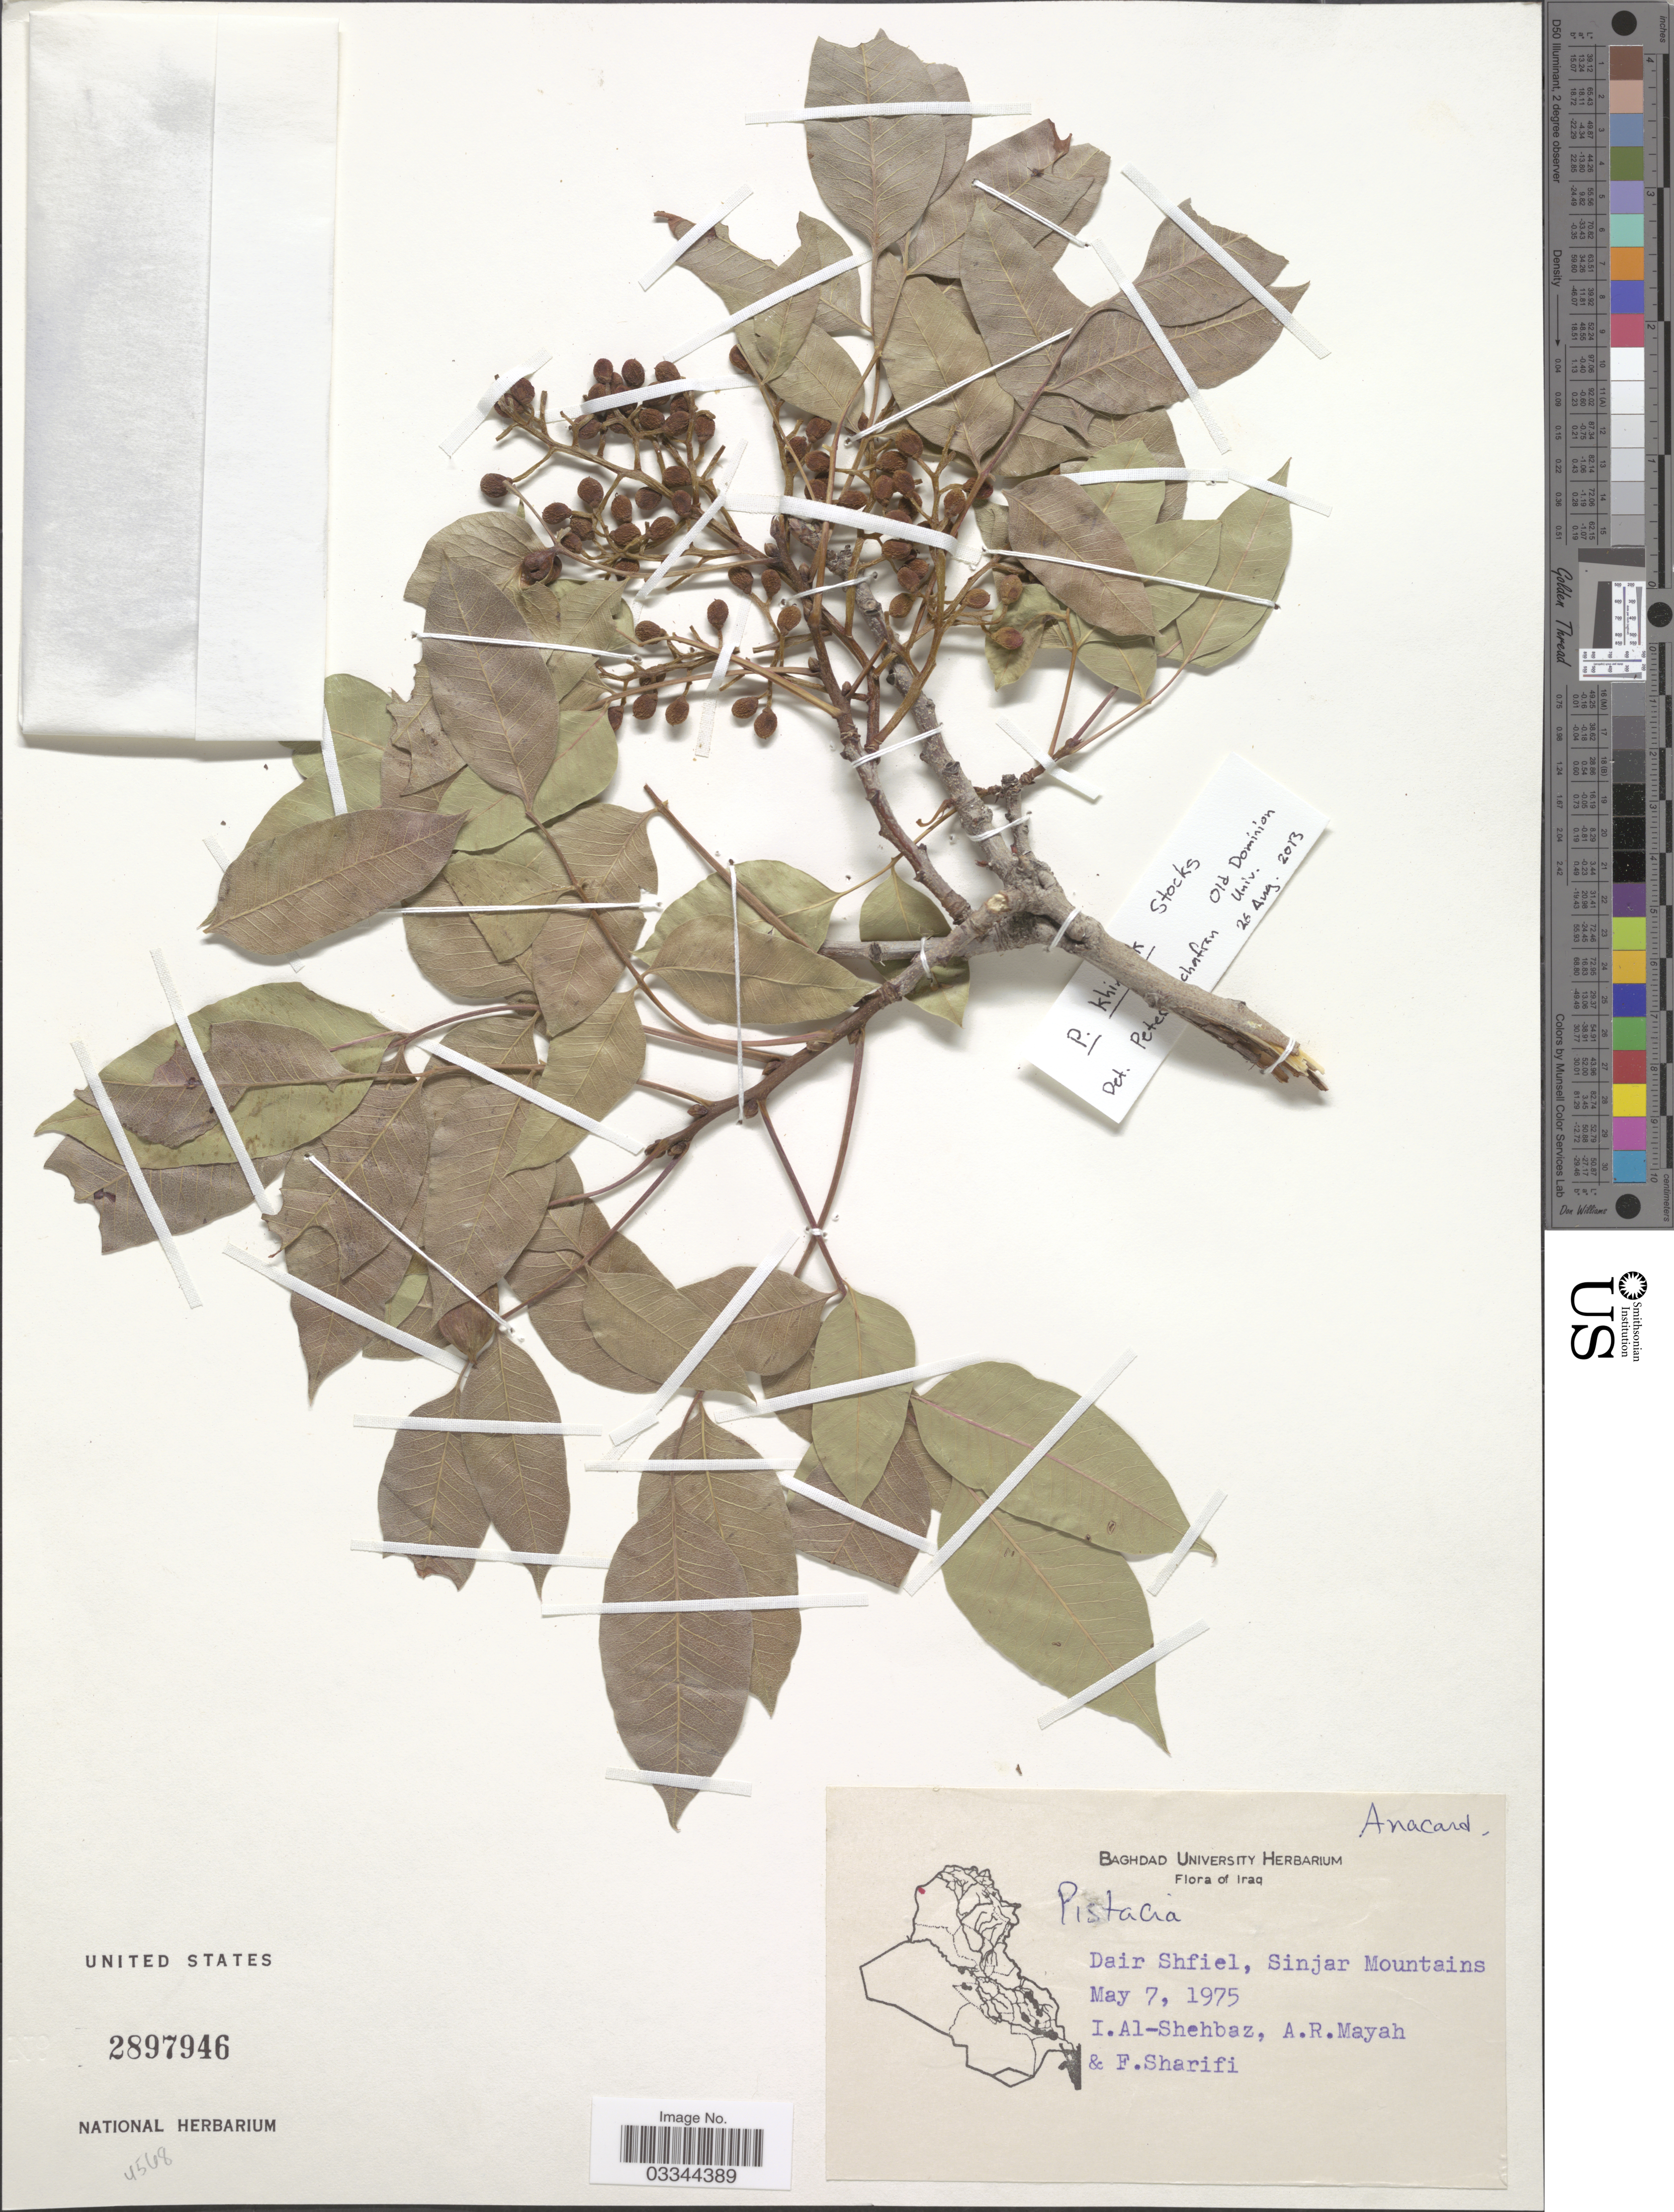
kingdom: Plantae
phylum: Tracheophyta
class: Magnoliopsida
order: Sapindales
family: Anacardiaceae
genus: Pistacia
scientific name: Pistacia khinjuk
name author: Stocks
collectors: I. Al-Shehbaz, A. Mayah & F. Sharifi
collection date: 1975-05-07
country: Iraq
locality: Dair Shfiel, Sinjar Mountains.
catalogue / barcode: US 2897946